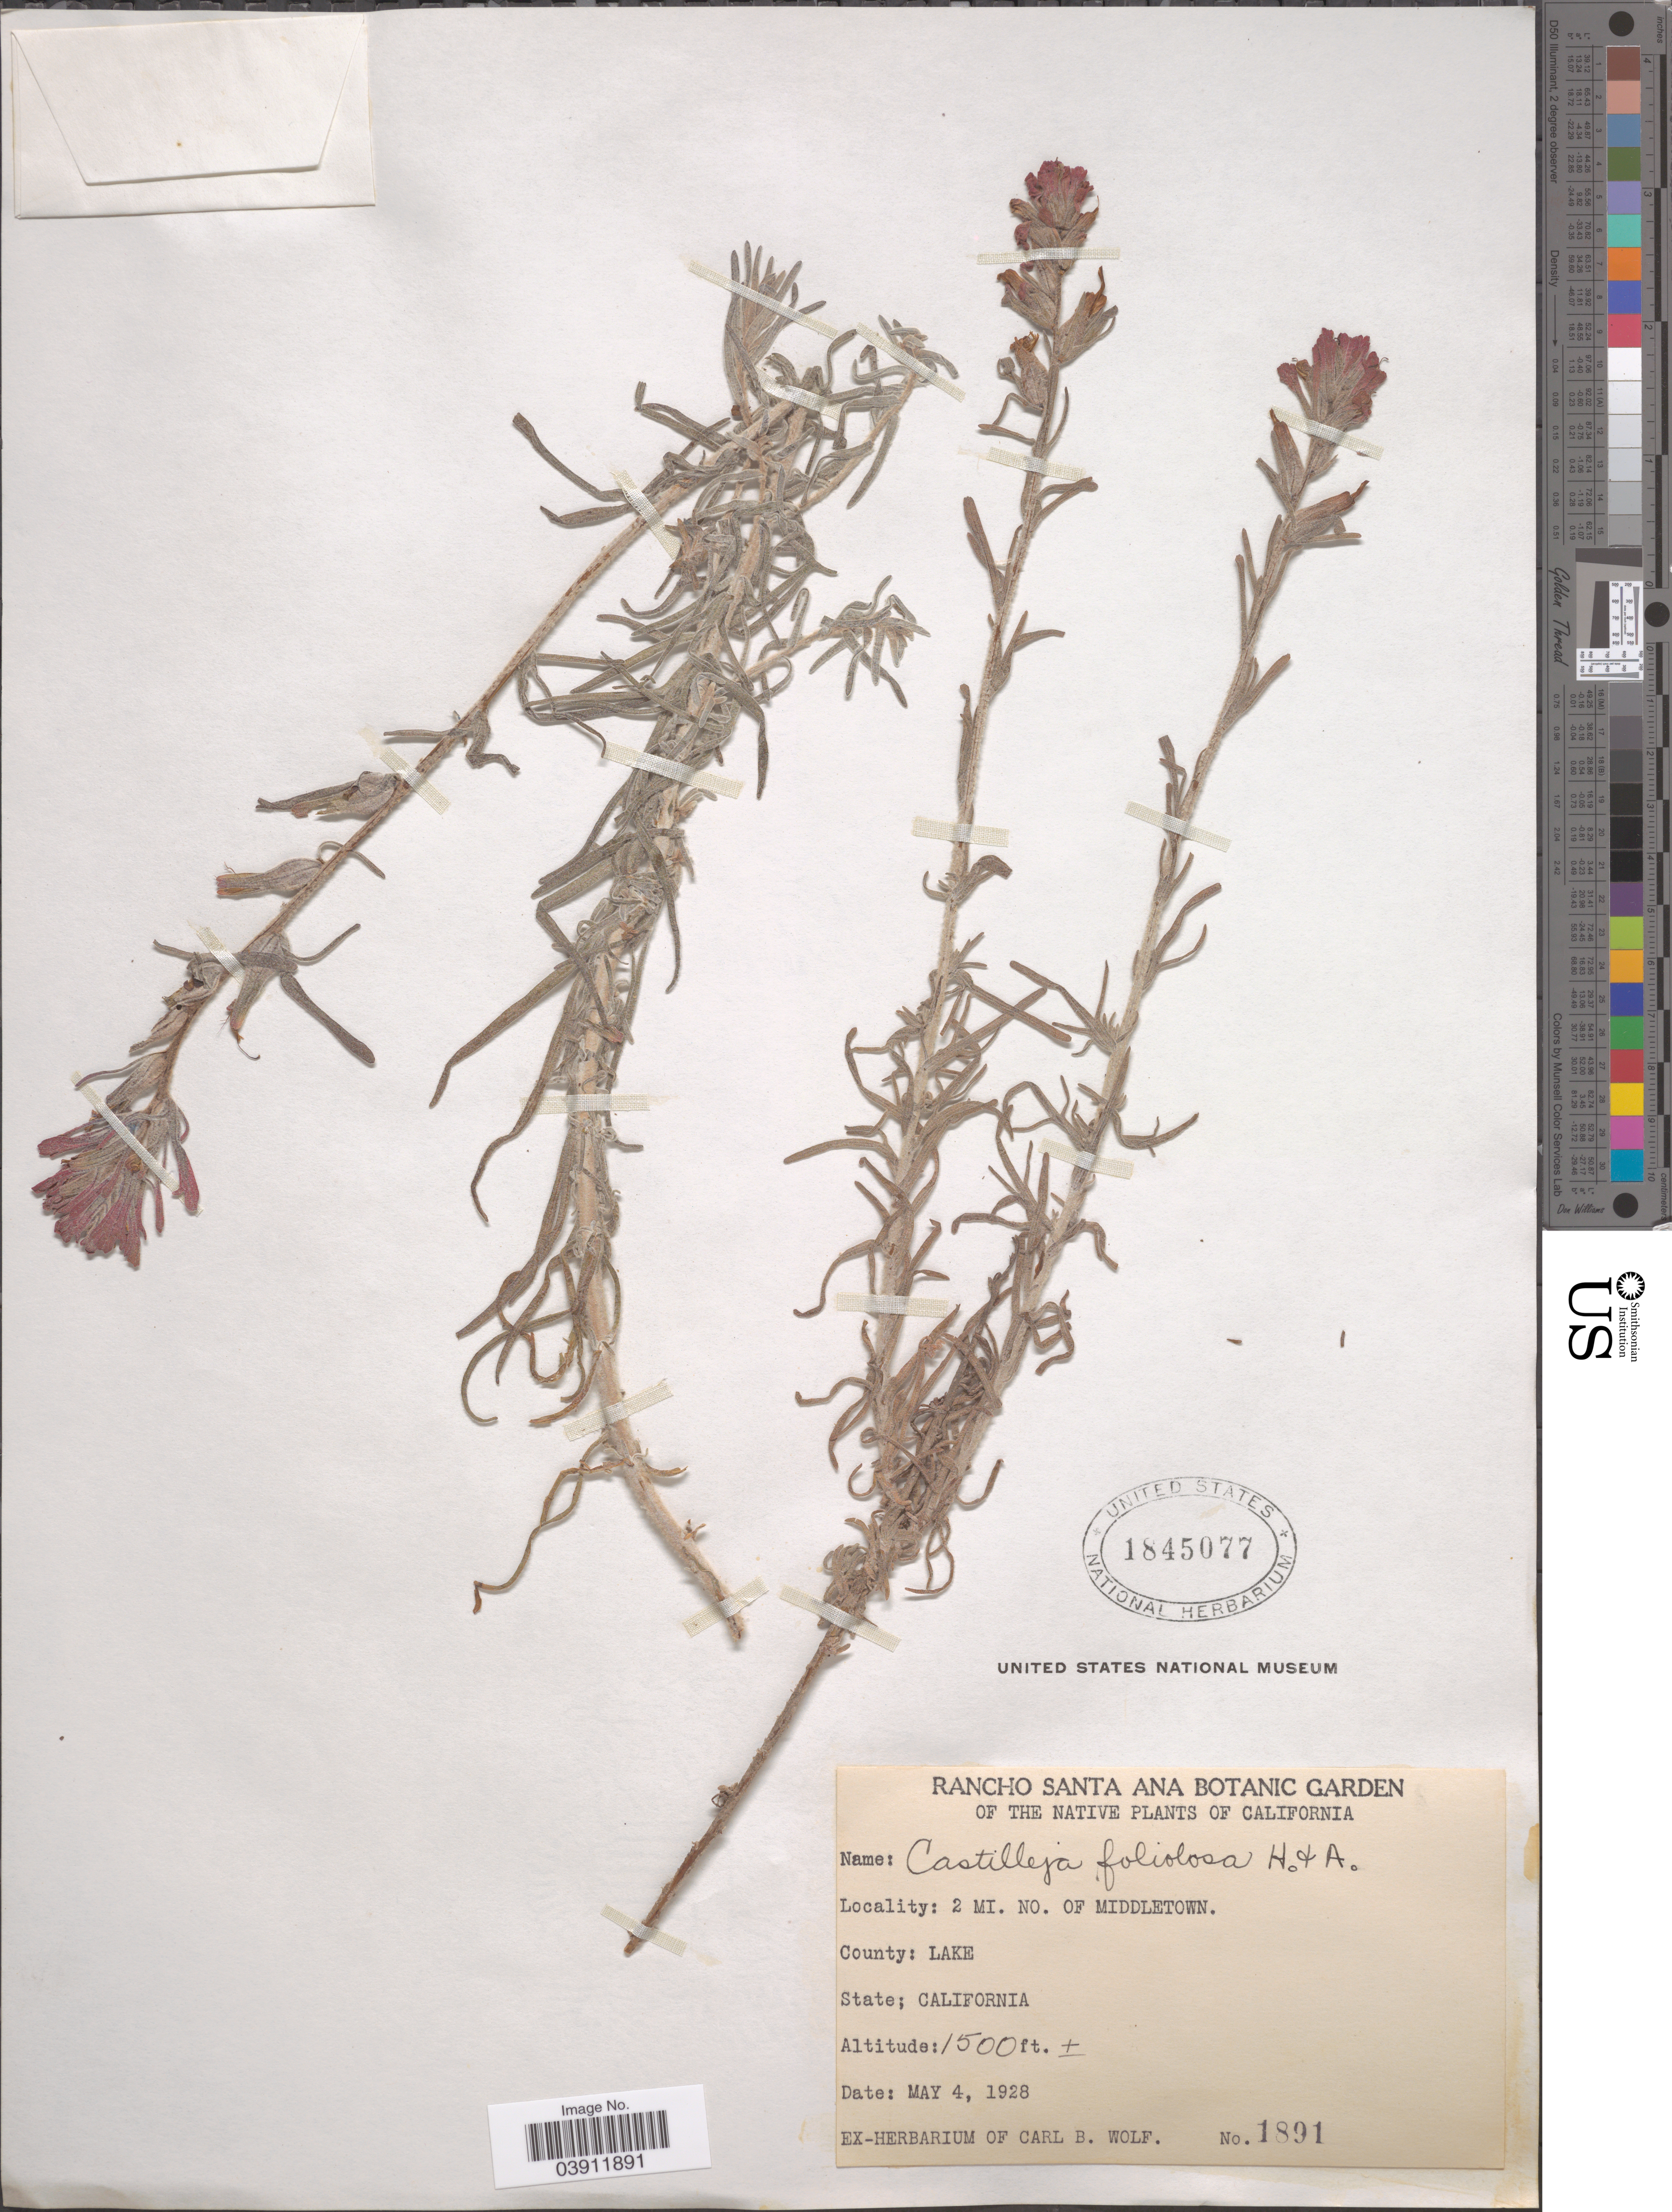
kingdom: Plantae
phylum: Tracheophyta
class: Magnoliopsida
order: Lamiales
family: Orobanchaceae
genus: Castilleja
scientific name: Castilleja foliolosa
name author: Hook. f.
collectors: ex herb. Carl B. Wolf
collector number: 1891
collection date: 1928-05-04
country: United States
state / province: California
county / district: Lake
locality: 2 mi. NO of Middletown. County: Lake.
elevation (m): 457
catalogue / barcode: US 1845077